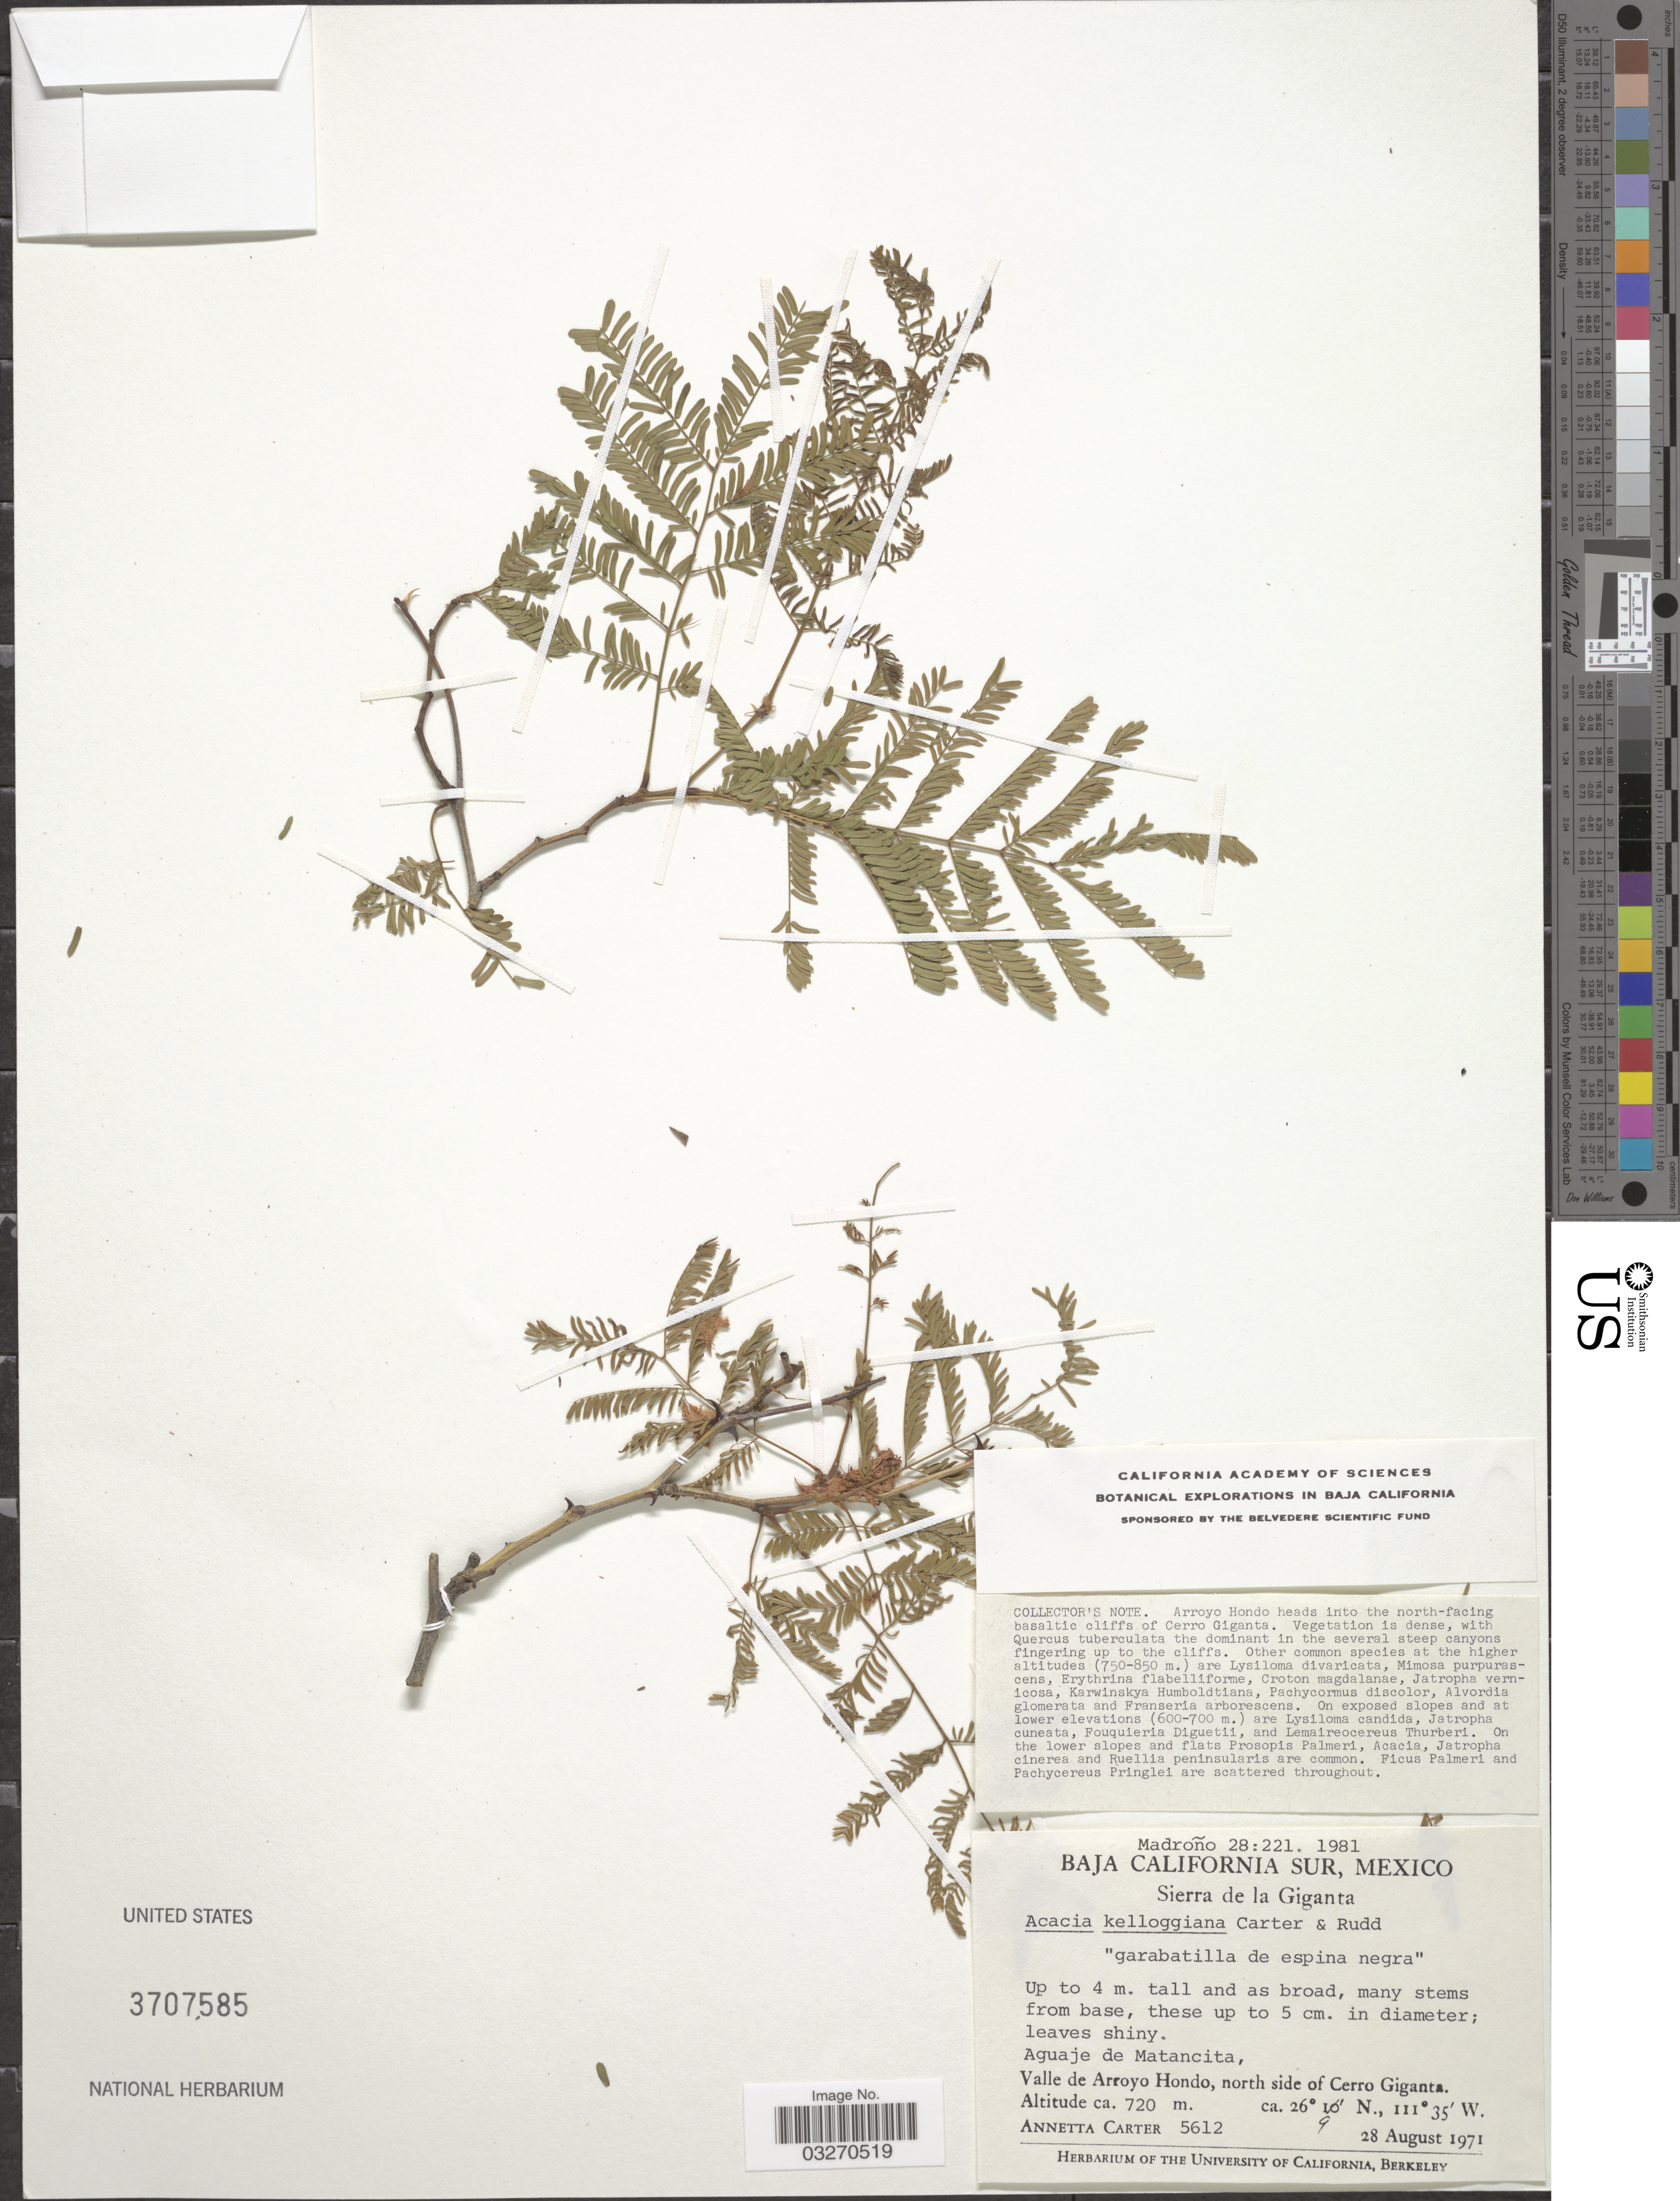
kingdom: Plantae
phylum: Tracheophyta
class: Magnoliopsida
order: Fabales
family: Fabaceae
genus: Acacia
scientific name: Acacia kelloggiana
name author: A.M. Carter & Rudd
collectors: A. Carter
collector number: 5612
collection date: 1971-08-28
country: Mexico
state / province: Baja California Sur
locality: Sierra de la Giganta. Aguaje de Matancita, Valle de Arroyo Hondo, north side of Cerro Giganta.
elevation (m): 720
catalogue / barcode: US 3707585